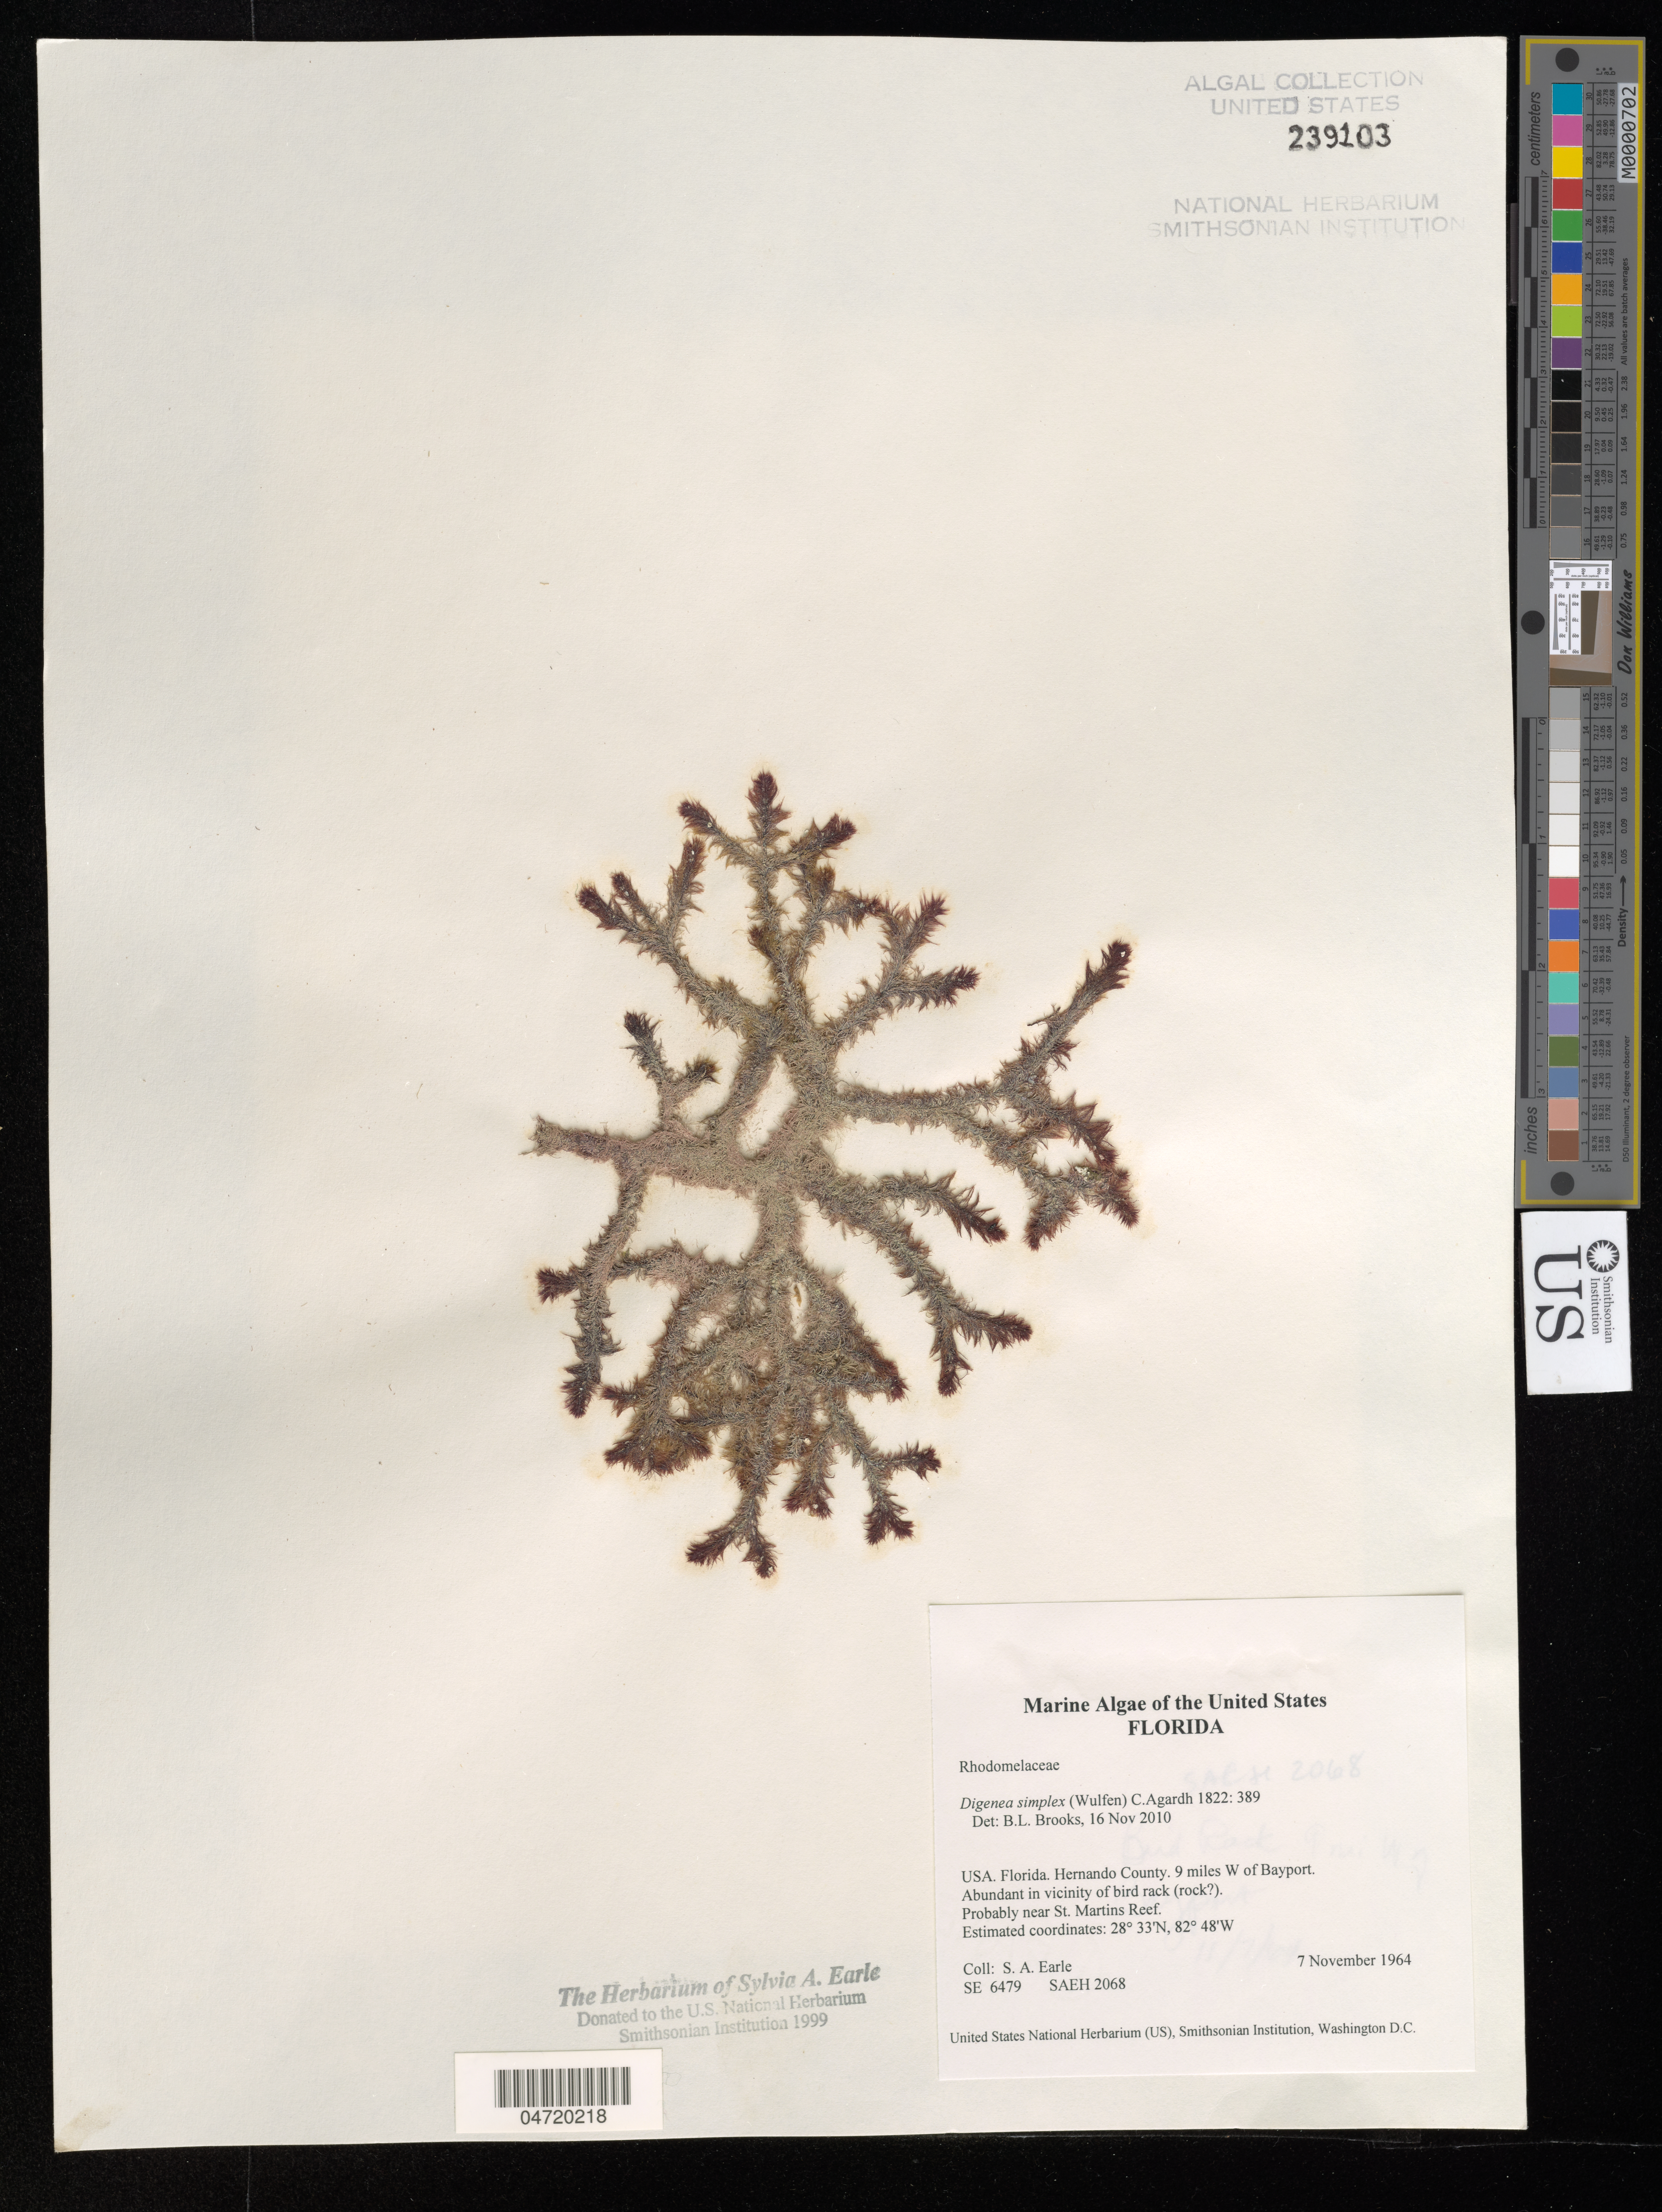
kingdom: Plantae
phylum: Rhodophyta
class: Florideophyceae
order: Ceramiales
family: Rhodomelaceae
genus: Digenea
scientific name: Digenea simplex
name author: (Wulfen) C. Agardh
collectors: S. A. Earle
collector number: SE6479/ SAEH2068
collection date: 1964-11-07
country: United States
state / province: Florida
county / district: Hernando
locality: Hernando County. 9 miles W of Bayport. Probably near St. Martins Reef.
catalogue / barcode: US 239103